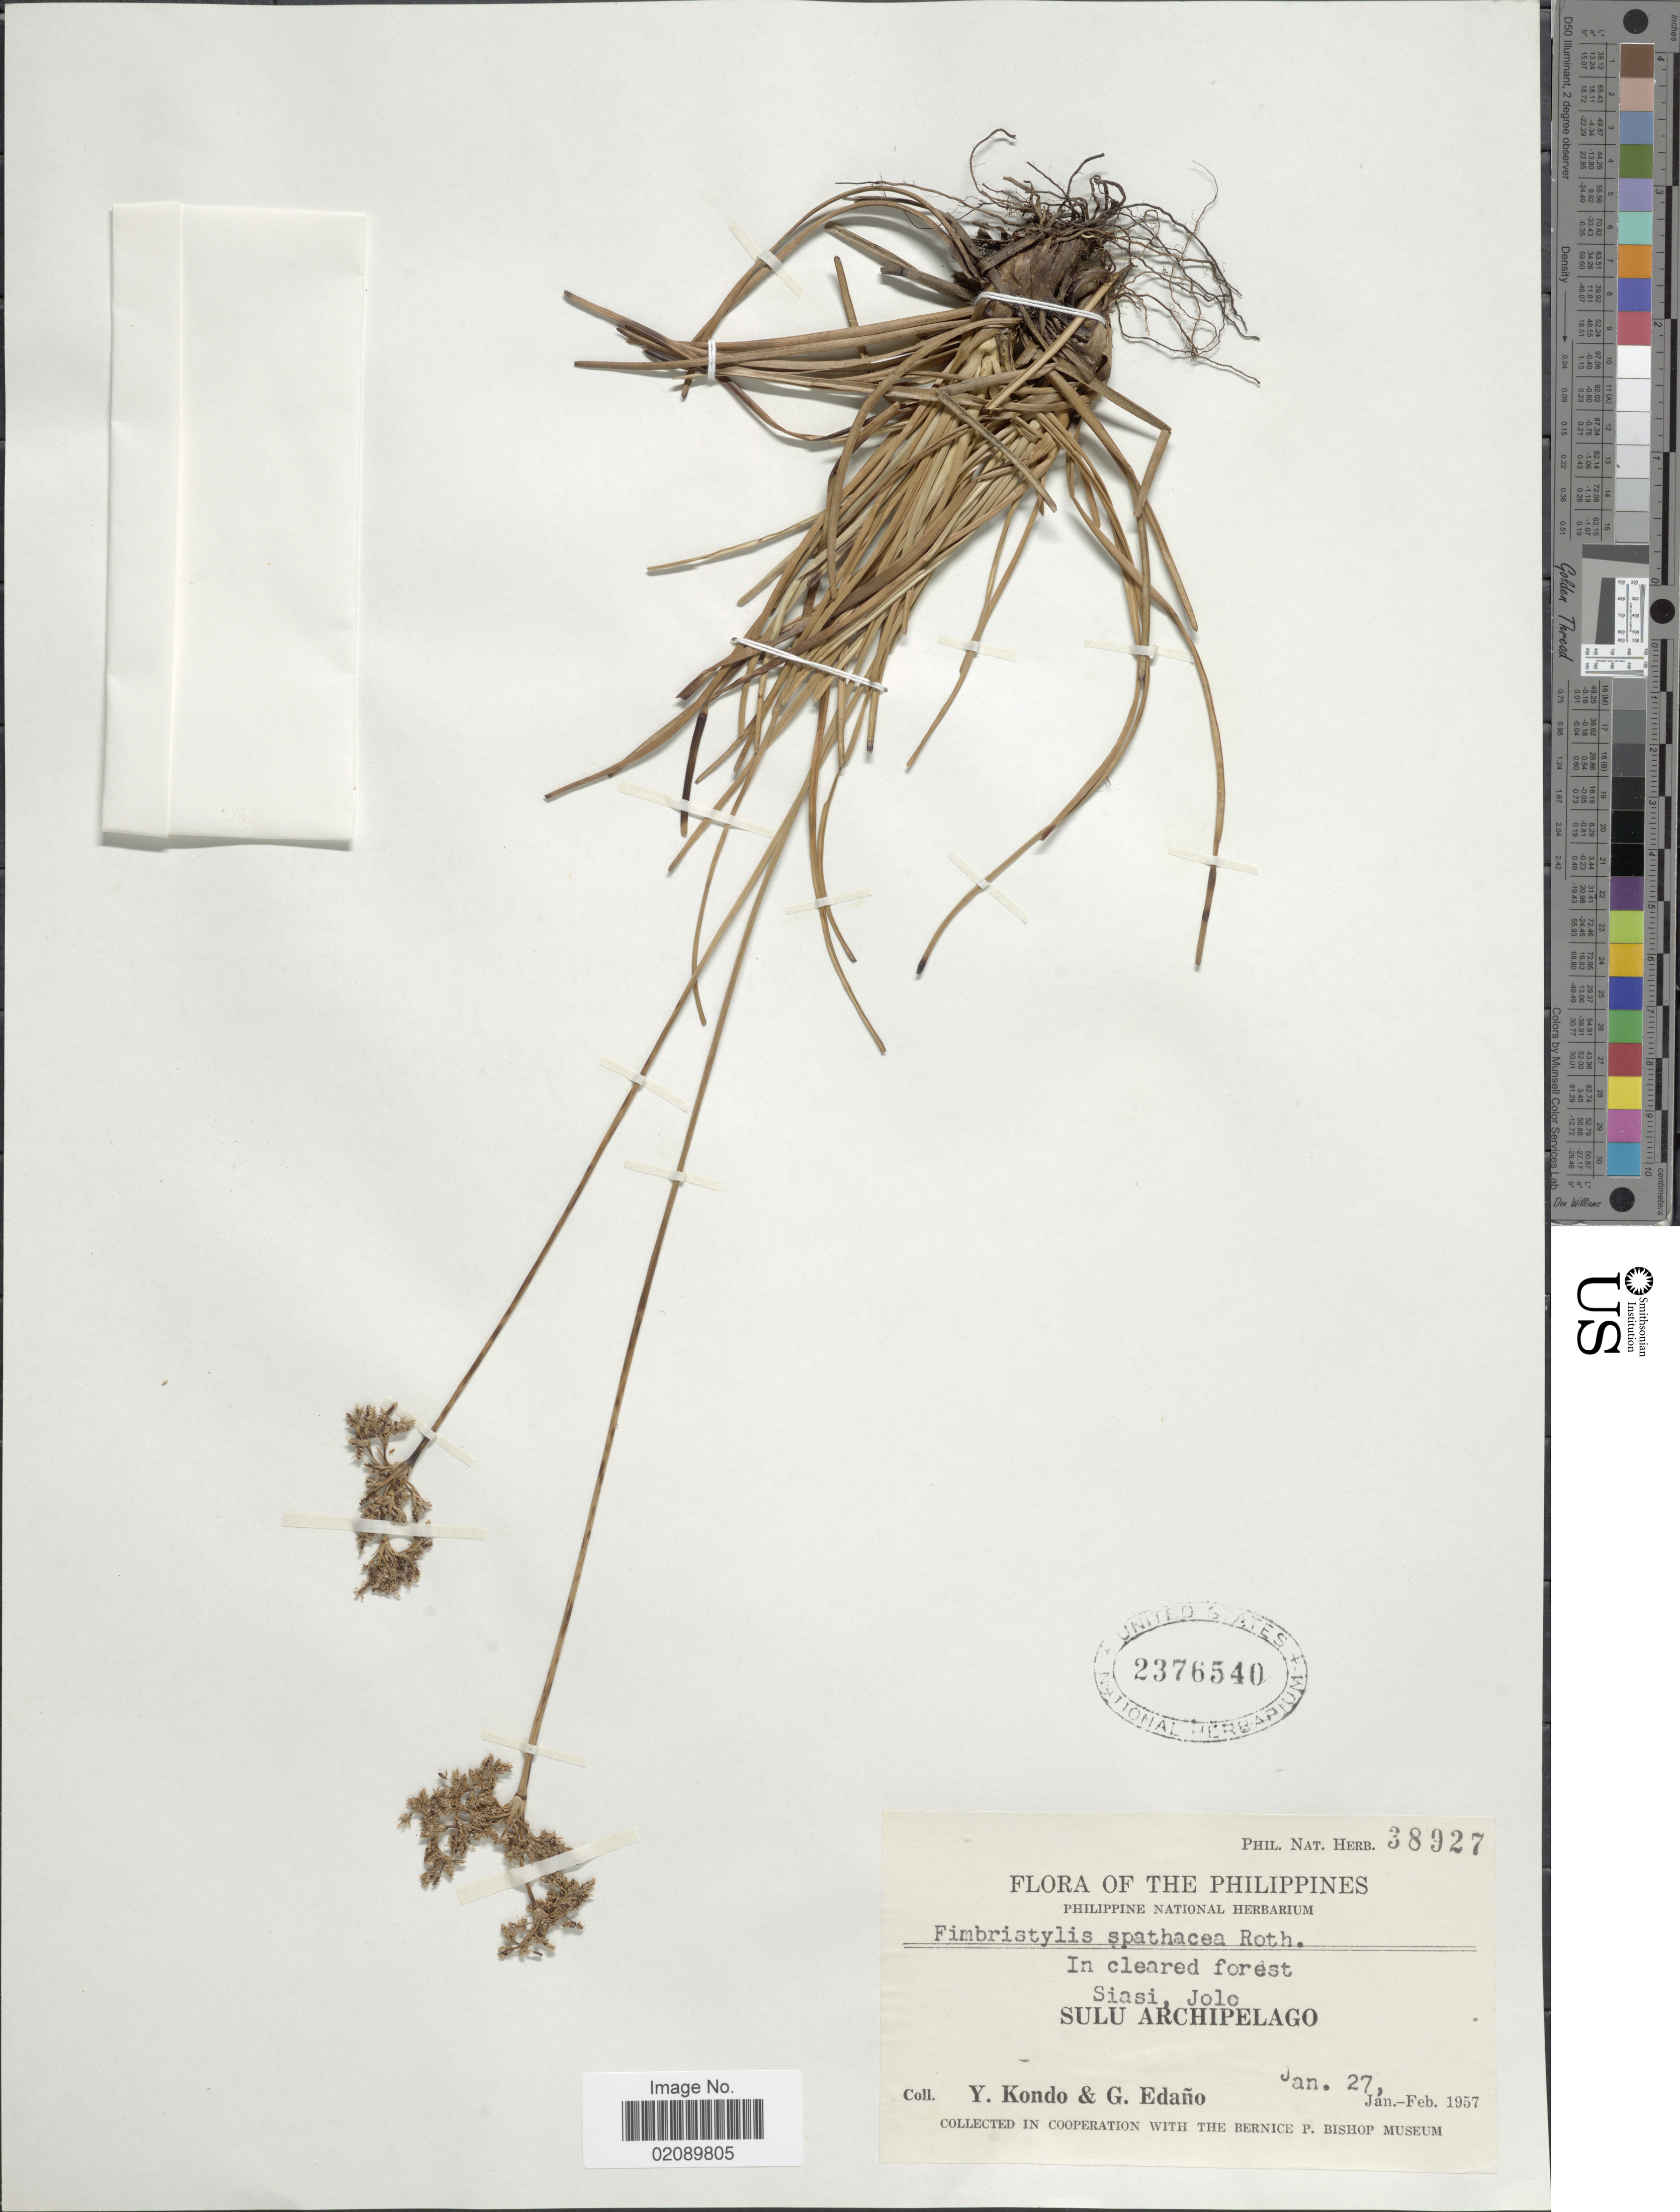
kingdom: Plantae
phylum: Tracheophyta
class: Liliopsida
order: Poales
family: Cyperaceae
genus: Fimbristylis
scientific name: Fimbristylis cymosa subsp. spathacea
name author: (Roth) T. Koyama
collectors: Y. Kondo & G. Edaño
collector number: Phil. Nat. Herb. 38927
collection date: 1957-01-27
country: Philippines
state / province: Muslim Mindanao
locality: In cleared forest Siasi, Jolo. Sulu Archipelago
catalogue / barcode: US 2376540